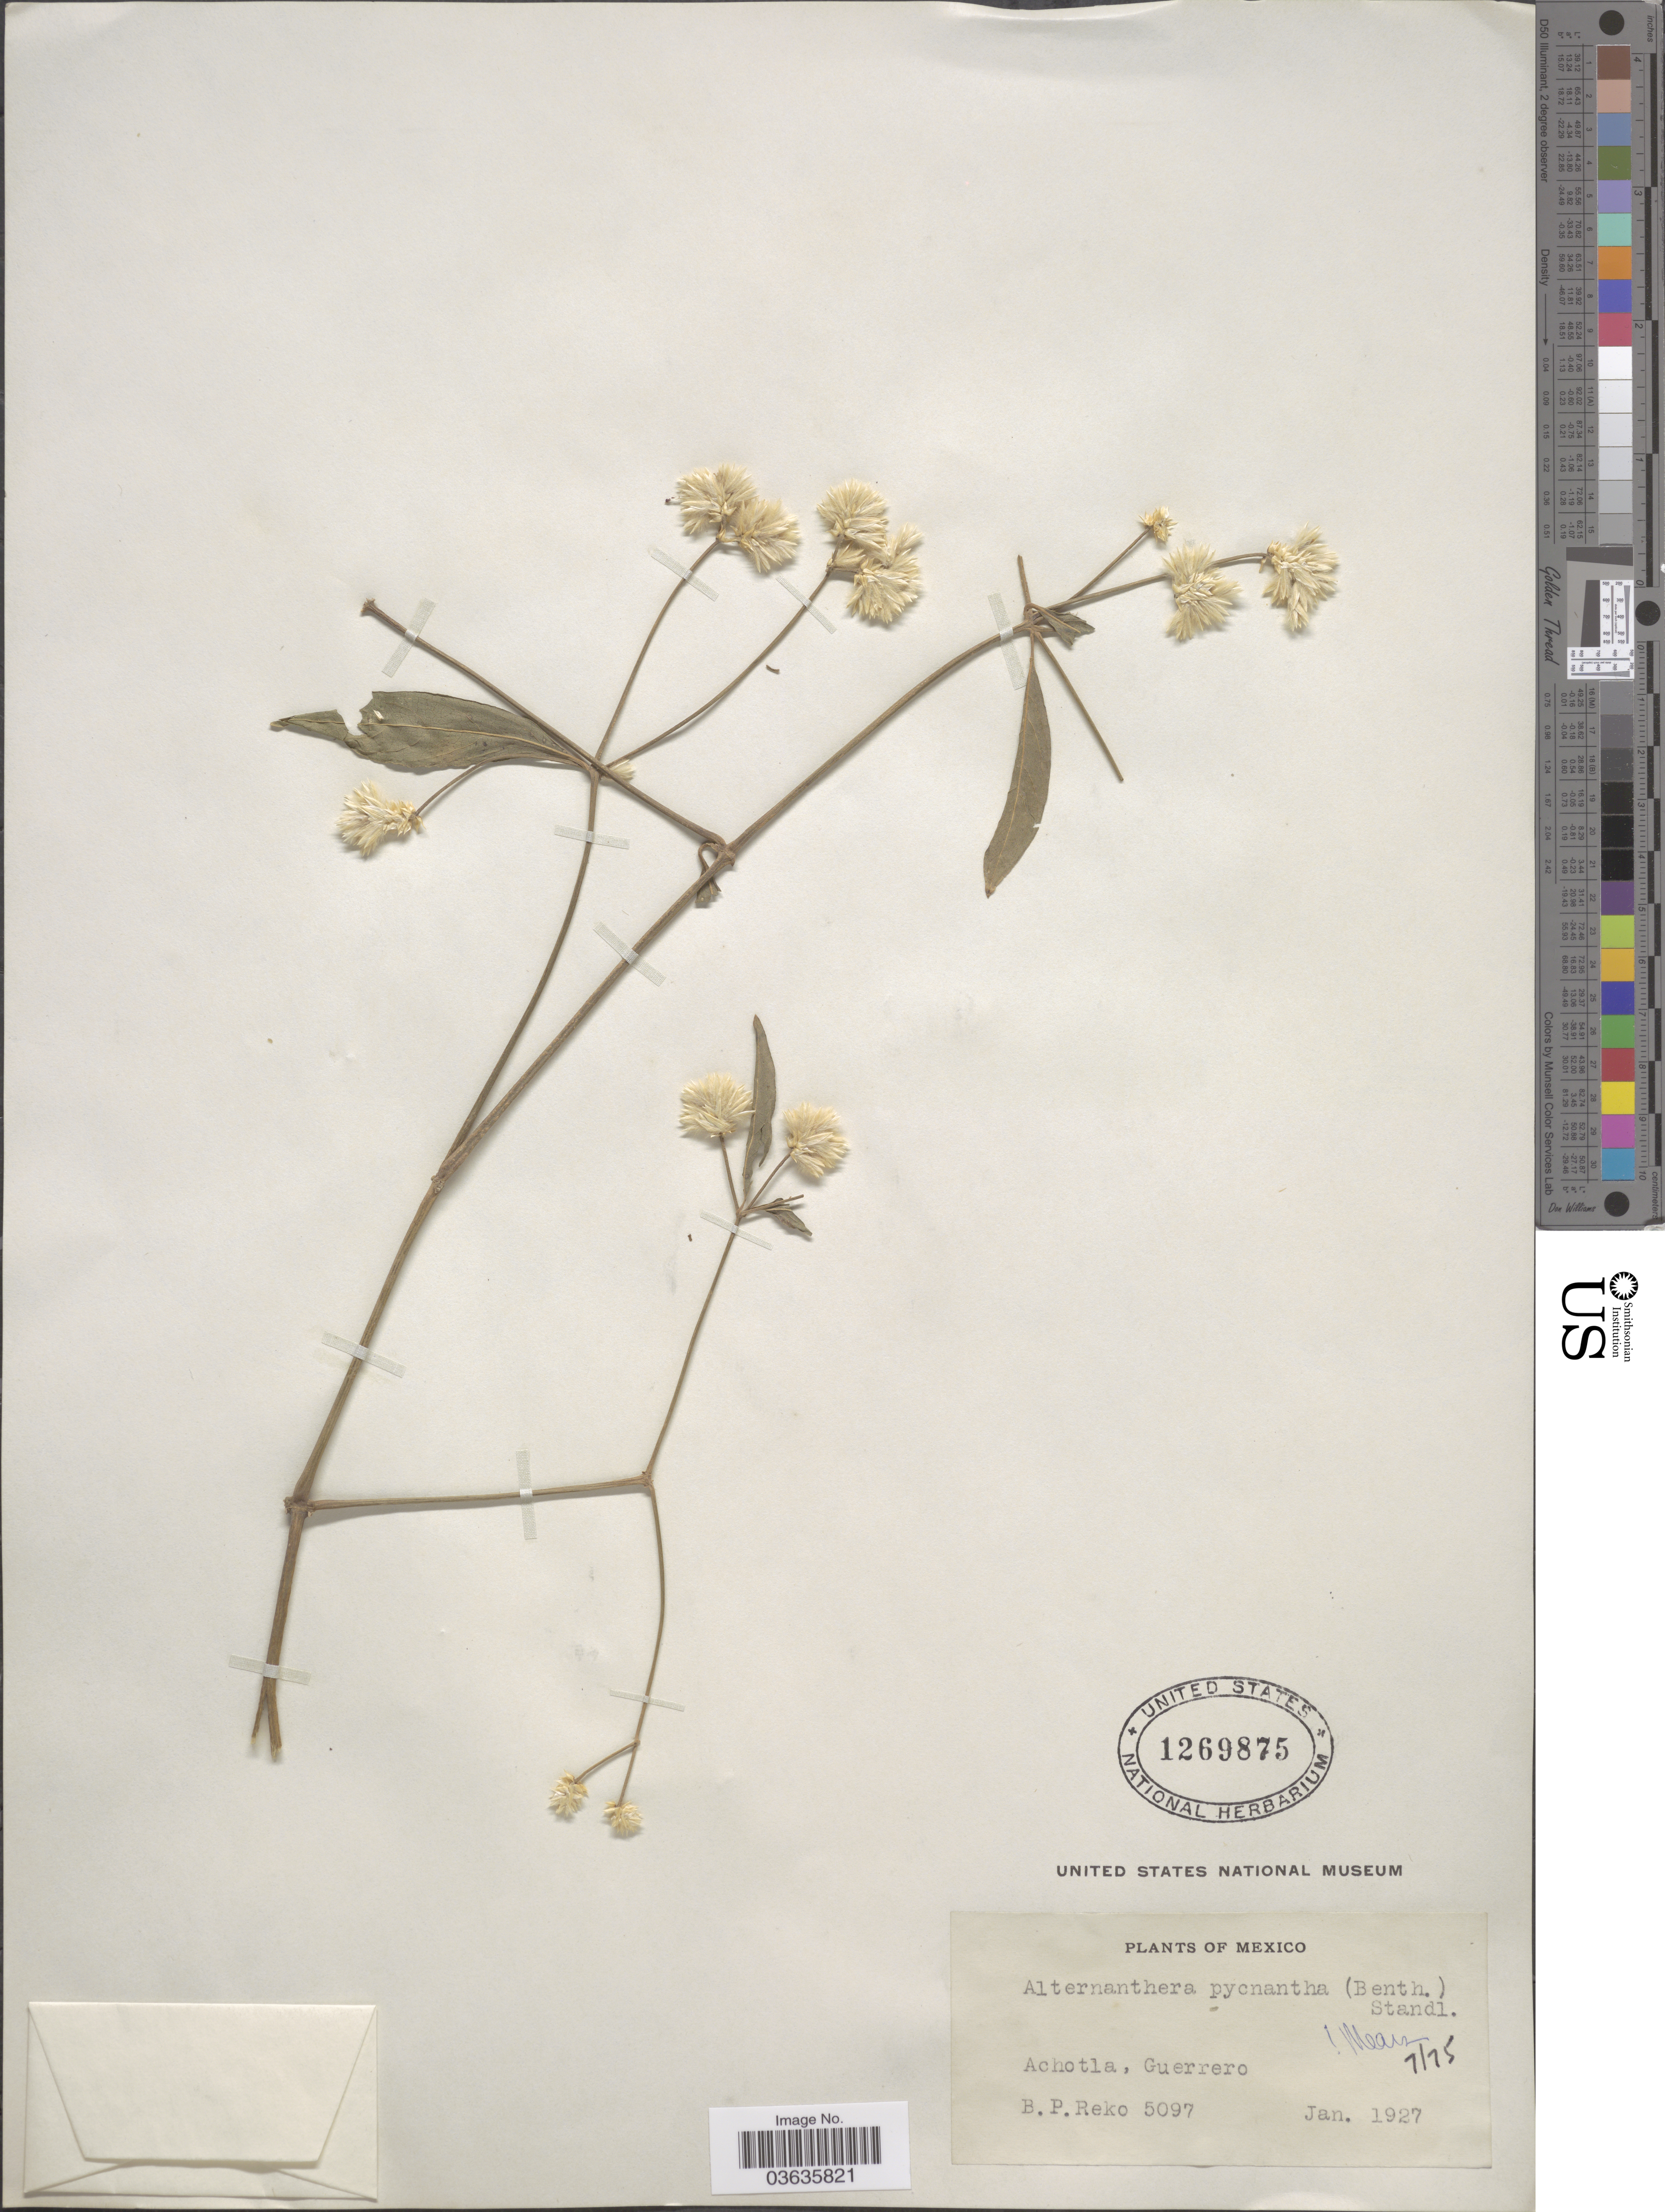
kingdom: Plantae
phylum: Tracheophyta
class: Magnoliopsida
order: Caryophyllales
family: Amaranthaceae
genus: Alternanthera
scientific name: Alternanthera pycnantha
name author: (Benth.) Standl.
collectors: B. P. Reko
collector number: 5097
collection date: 1927-01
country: Mexico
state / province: Guerrero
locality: Achotla.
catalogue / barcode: US 1269875